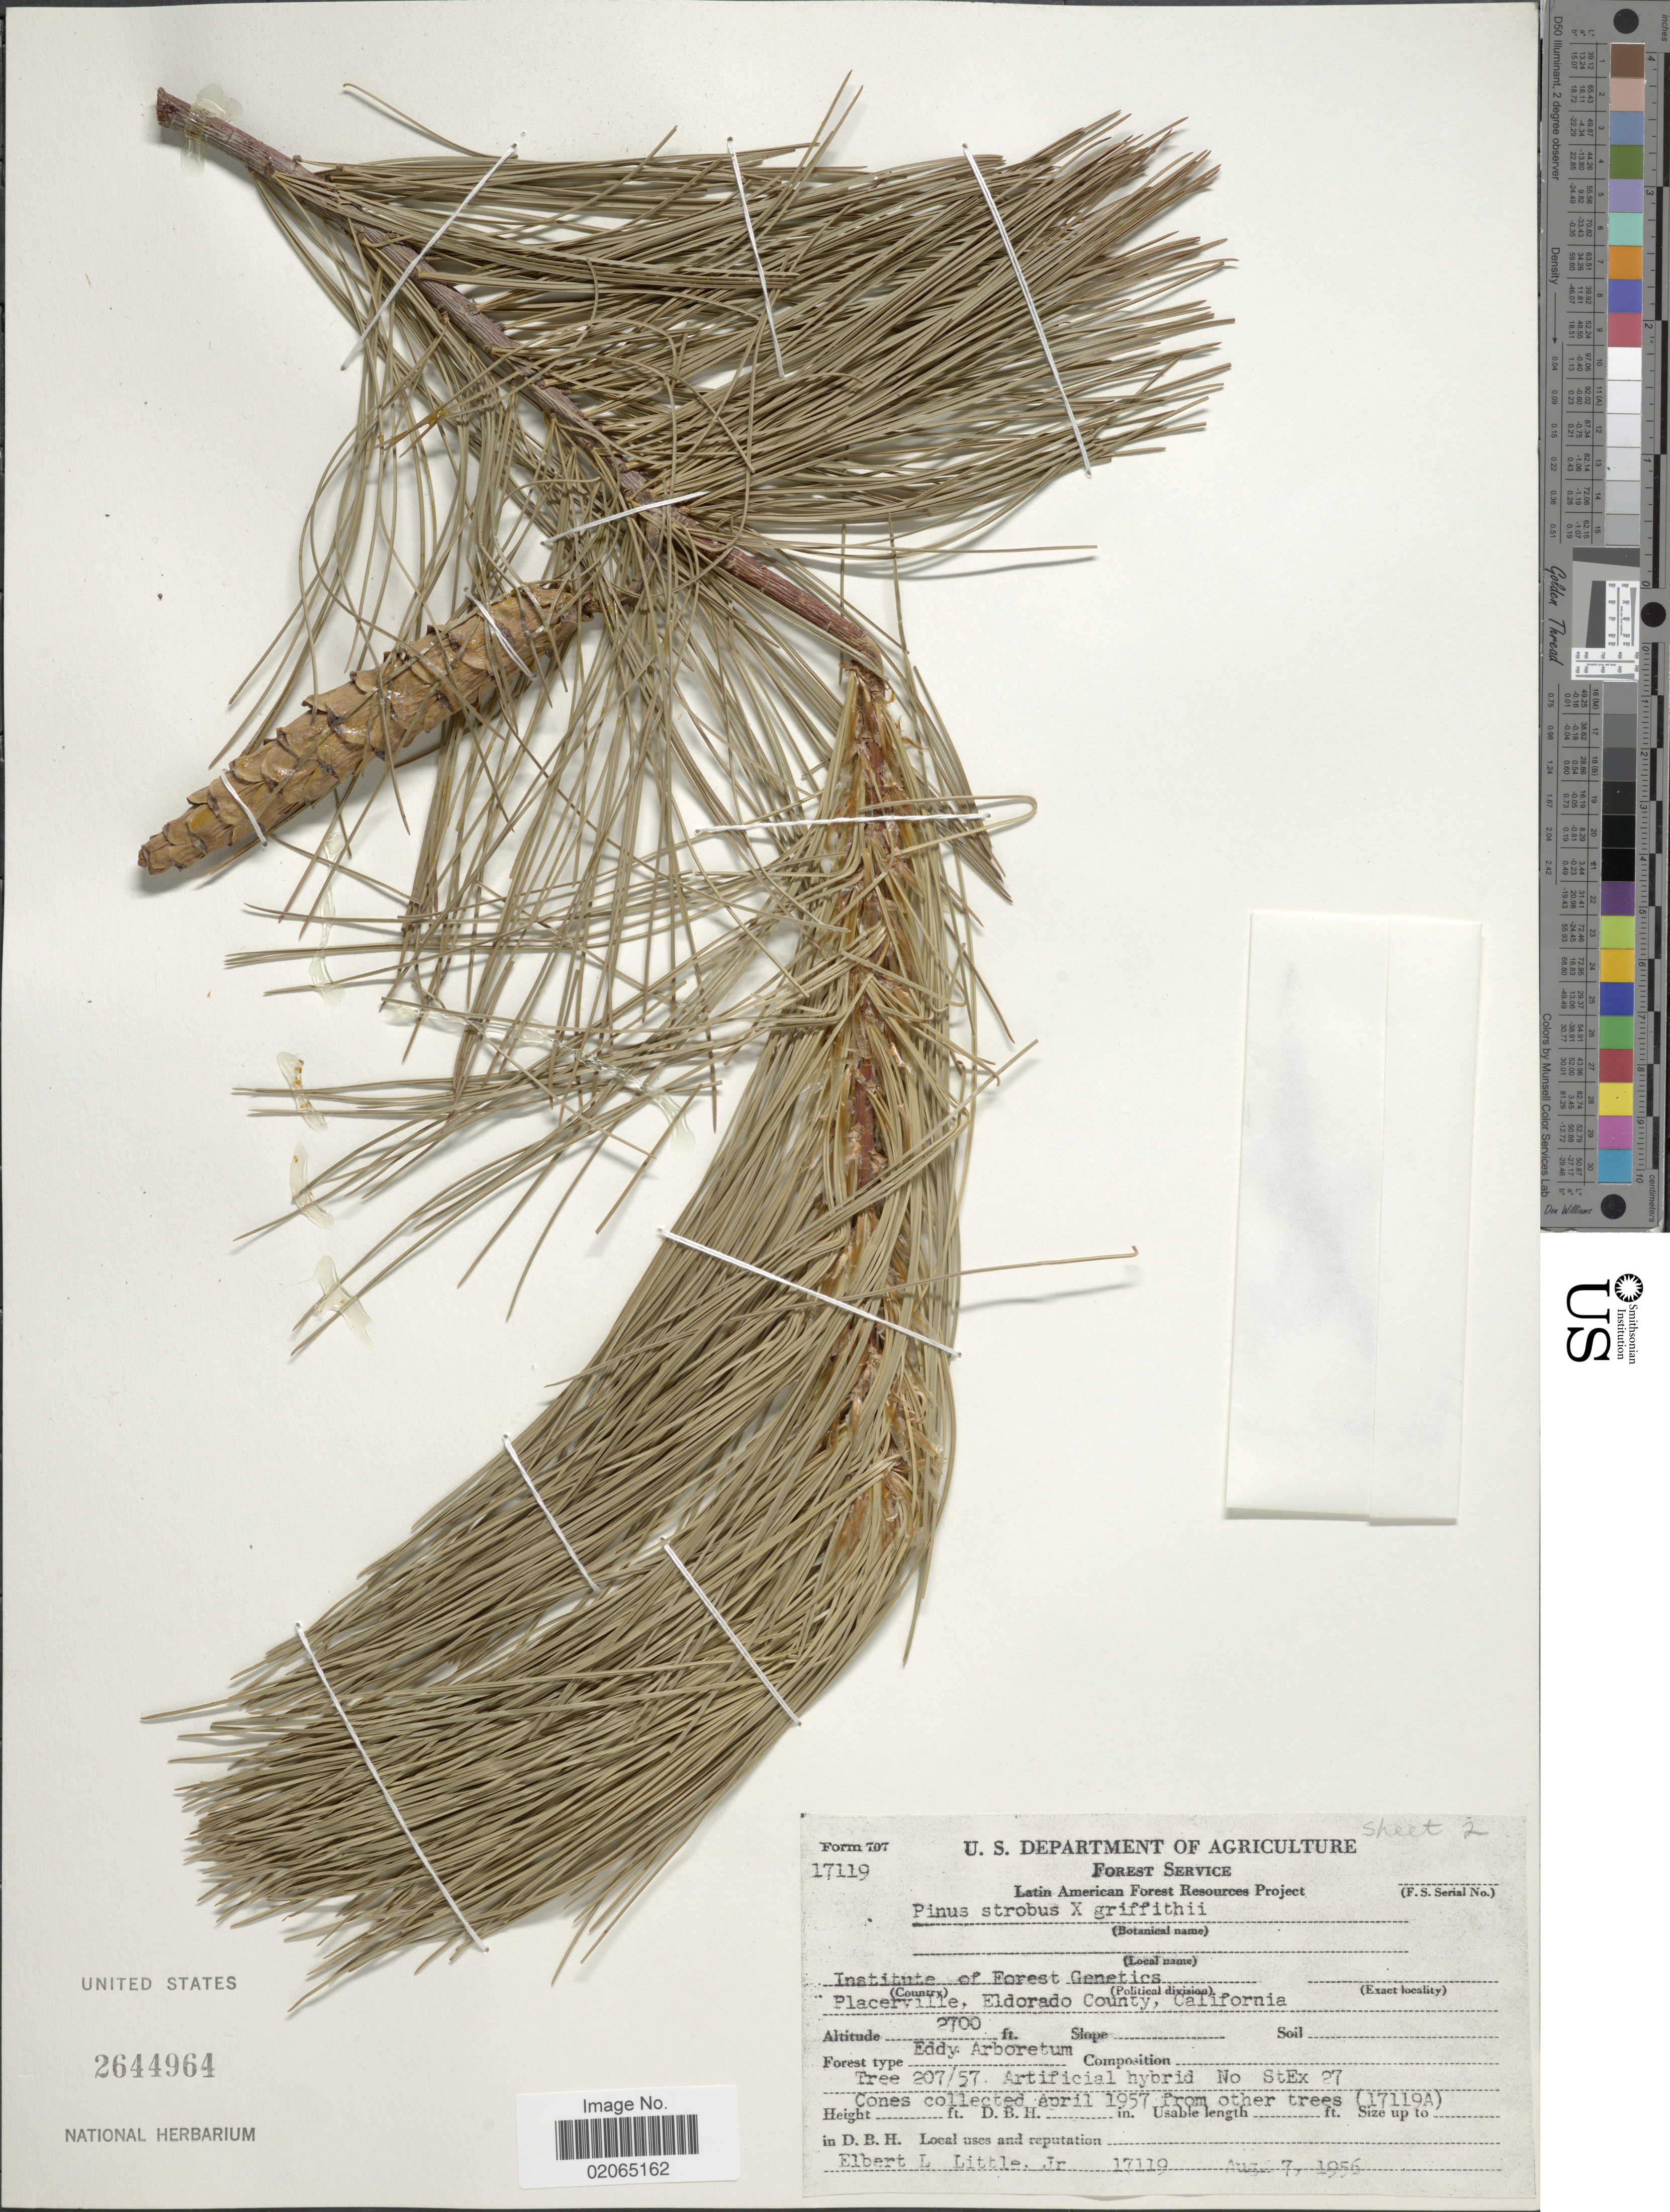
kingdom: Plantae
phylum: Tracheophyta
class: Pinopsida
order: Pinales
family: Pinaceae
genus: Pinus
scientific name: Pinus sylvestris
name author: L.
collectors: E. L. Little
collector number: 17119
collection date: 1956-08-07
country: United States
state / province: California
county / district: El Dorado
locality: Institute of Forest Genetics, Placerville, Eldorado County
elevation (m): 823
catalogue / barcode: US 2644964